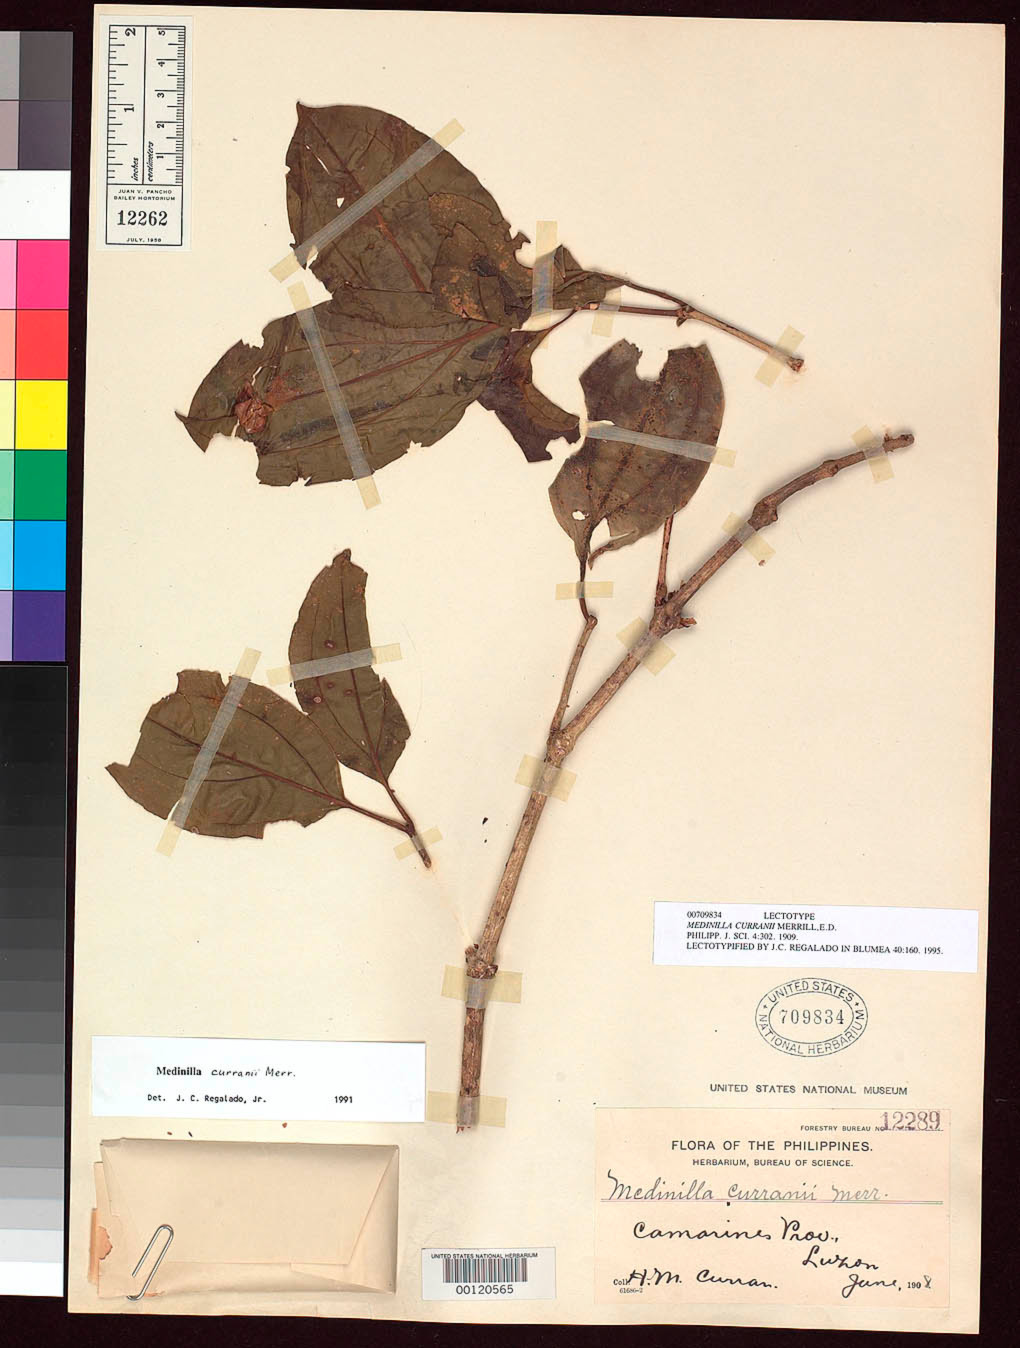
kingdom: Plantae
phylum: Tracheophyta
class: Magnoliopsida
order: Myrtales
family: Melastomataceae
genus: Medinilla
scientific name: Medinilla curranii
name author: Merr.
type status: Lectotype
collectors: H. M. Curran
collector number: Bur. Sci. 12289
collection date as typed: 27 Jun 1908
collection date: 1908-06-27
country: Philippines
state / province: Bicol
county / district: Camarines Norte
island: Luzon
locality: Caramoan.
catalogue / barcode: US 709834